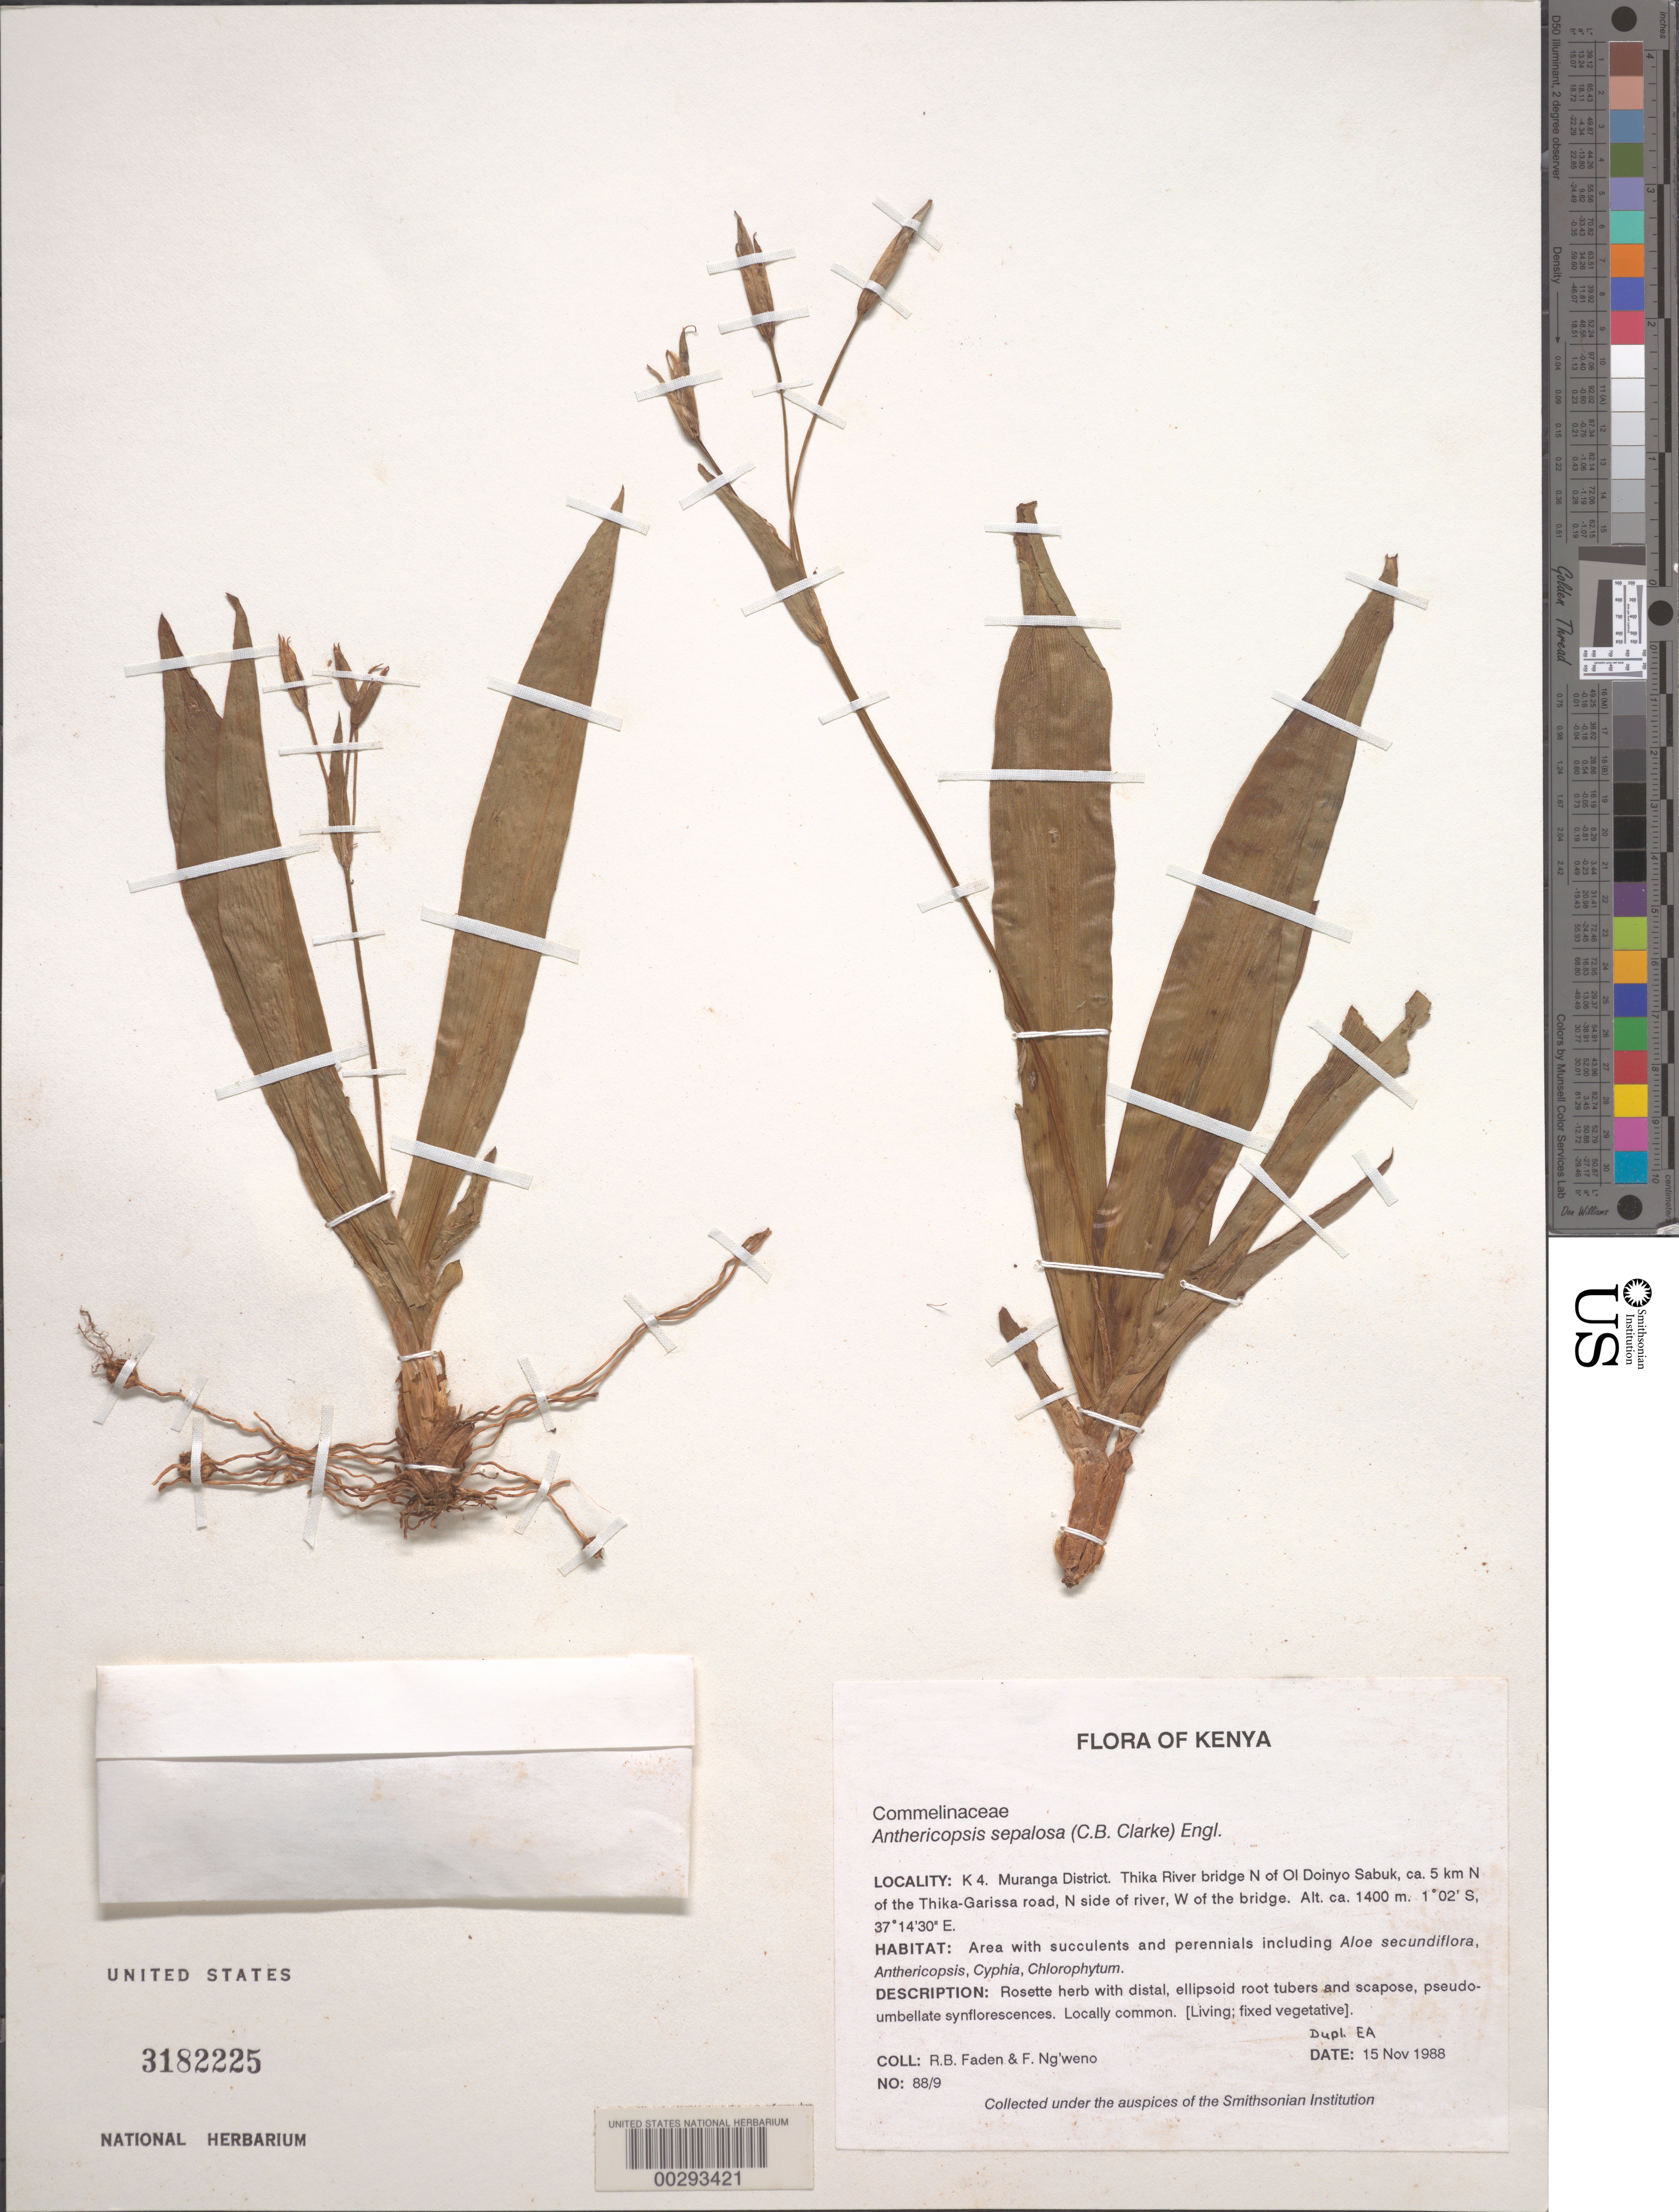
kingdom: Plantae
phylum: Tracheophyta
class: Liliopsida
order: Commelinales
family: Commelinaceae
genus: Anthericopsis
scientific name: Anthericopsis sepalosa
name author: (C.B. Clarke) Engl.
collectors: R. B. Faden & F. Ng'weno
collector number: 88/9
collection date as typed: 15 Nov 1988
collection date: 1988-11-15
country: Kenya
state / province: Murang'a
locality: Muranga district, thika river bridge n of ol doinyo sabuk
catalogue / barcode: US 3182225